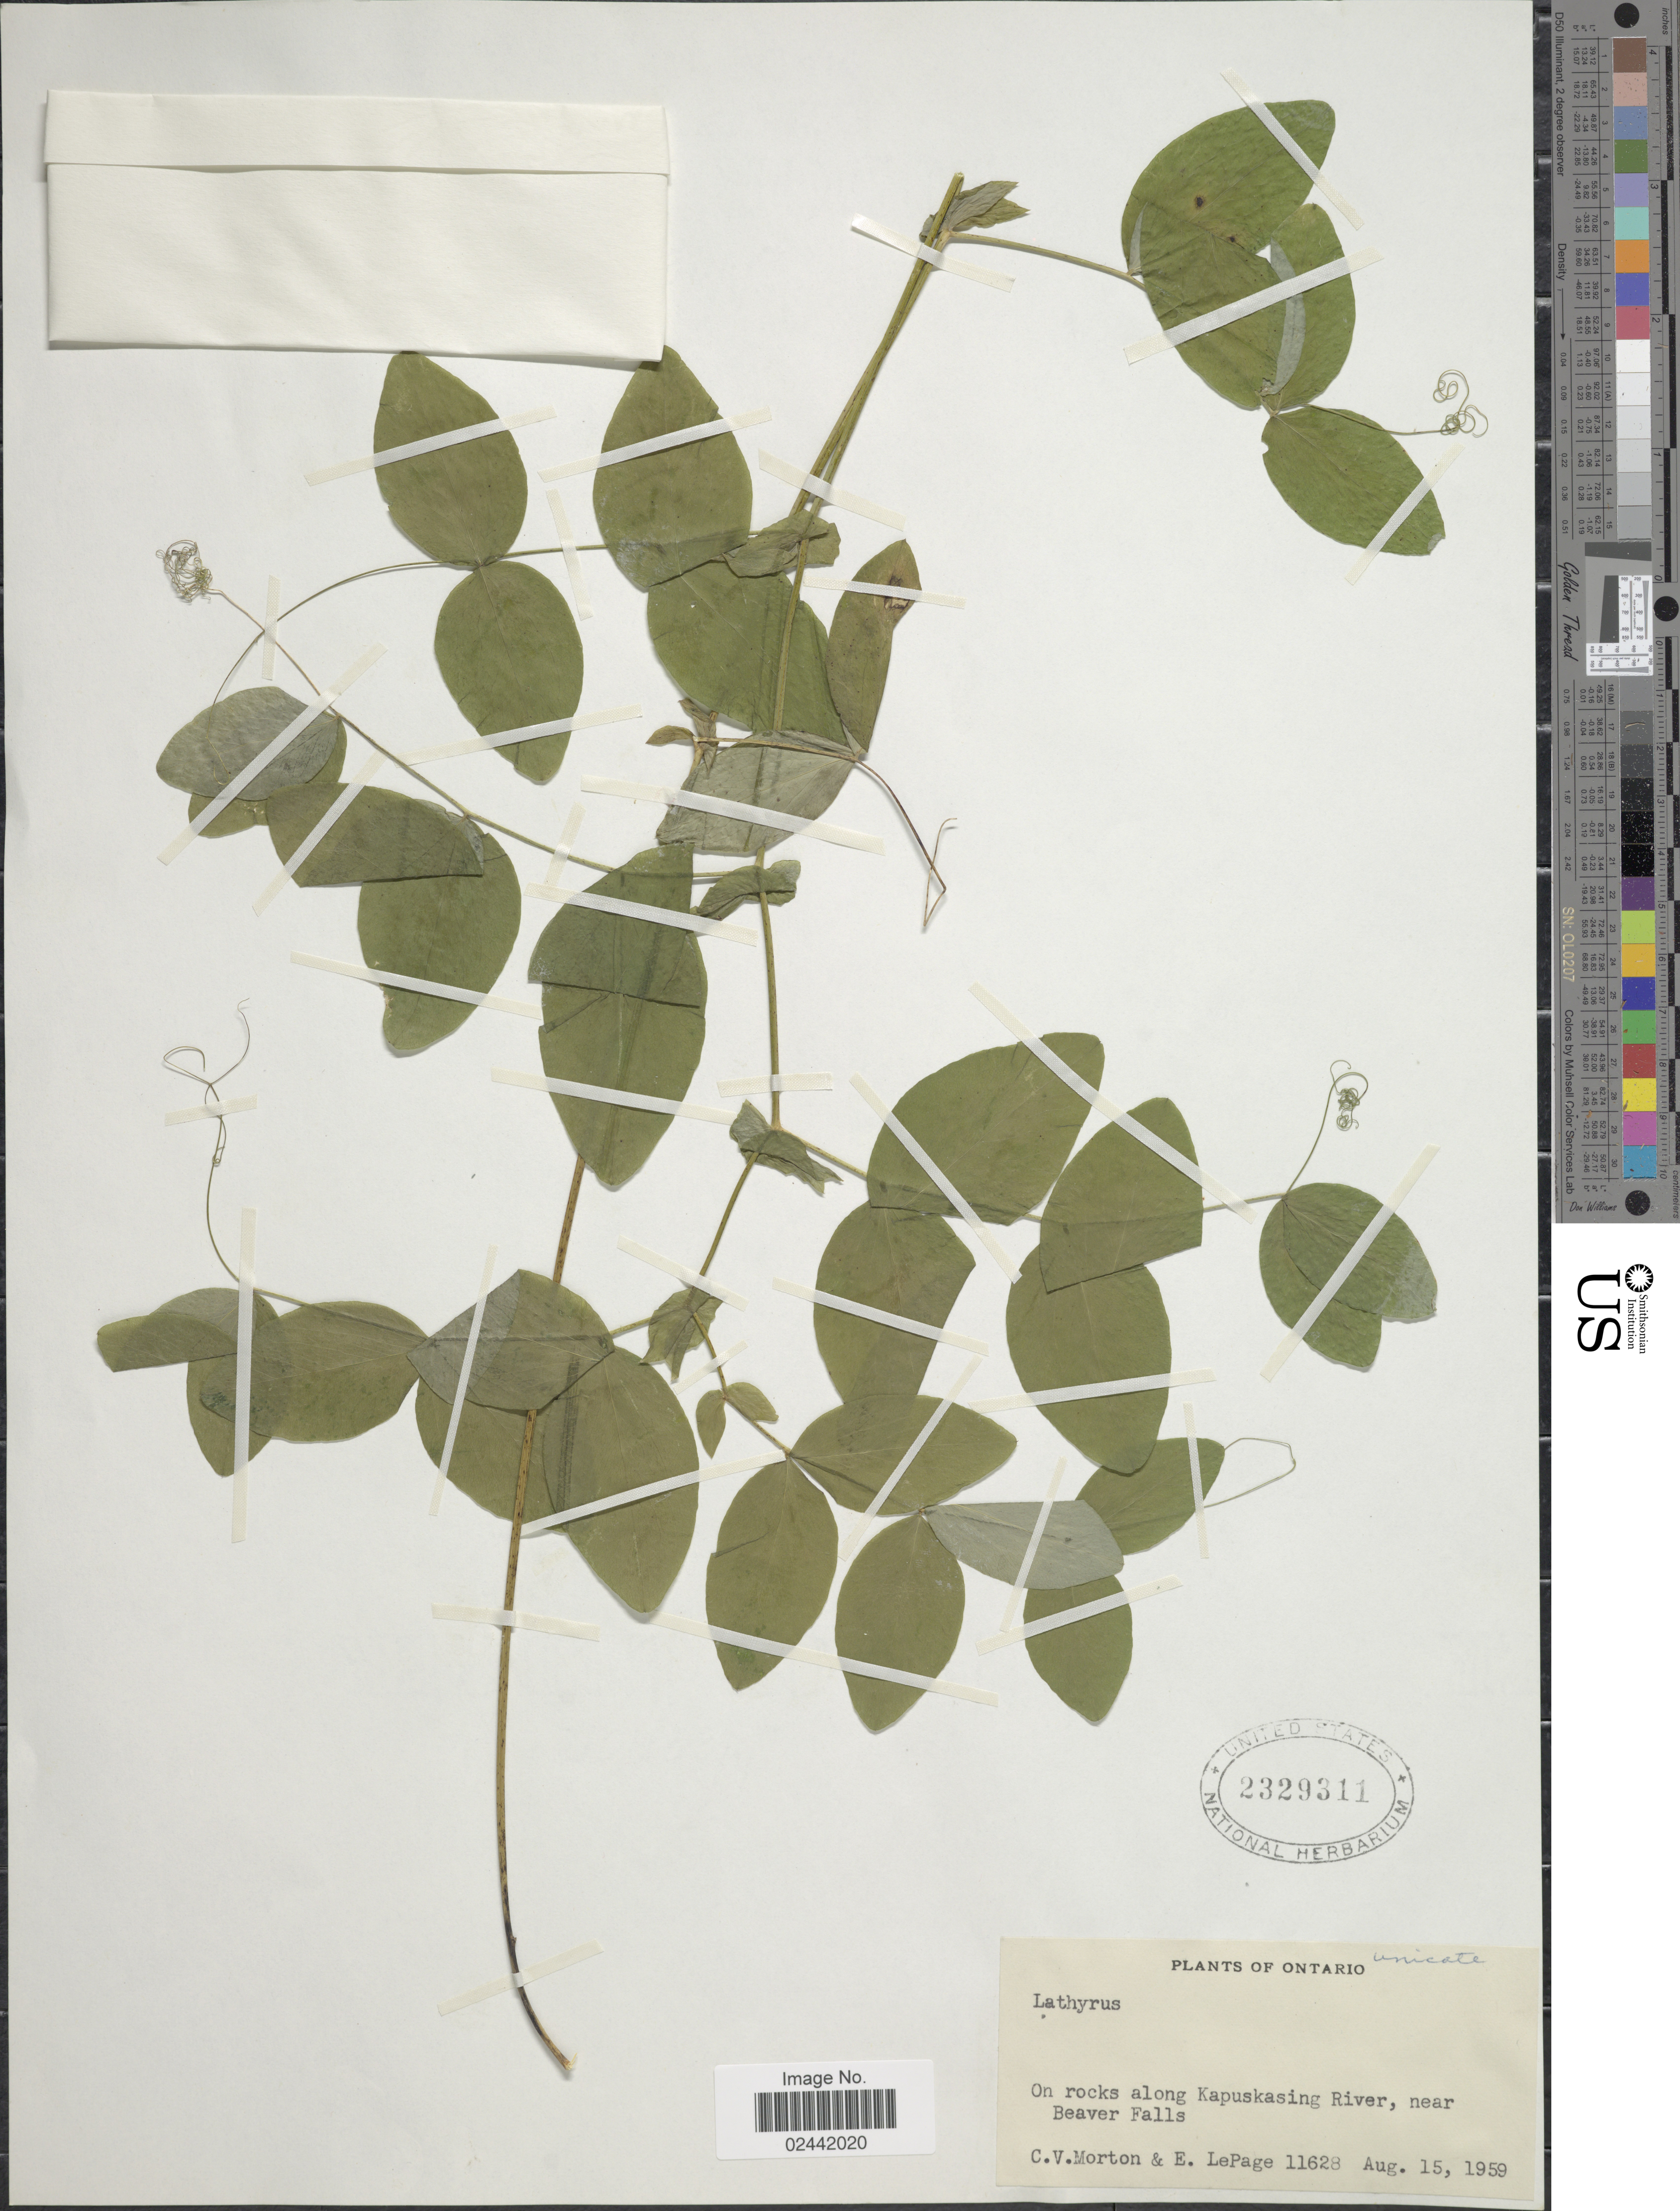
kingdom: Plantae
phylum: Tracheophyta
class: Magnoliopsida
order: Fabales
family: Fabaceae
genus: Lathyrus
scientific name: Lathyrus sp.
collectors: C. V. Morton & E. Lepage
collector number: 11628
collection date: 1959-08-15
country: Canada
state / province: Ontario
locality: On rocks along Kapuskasing River, near Beaver Falls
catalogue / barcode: US 2329311